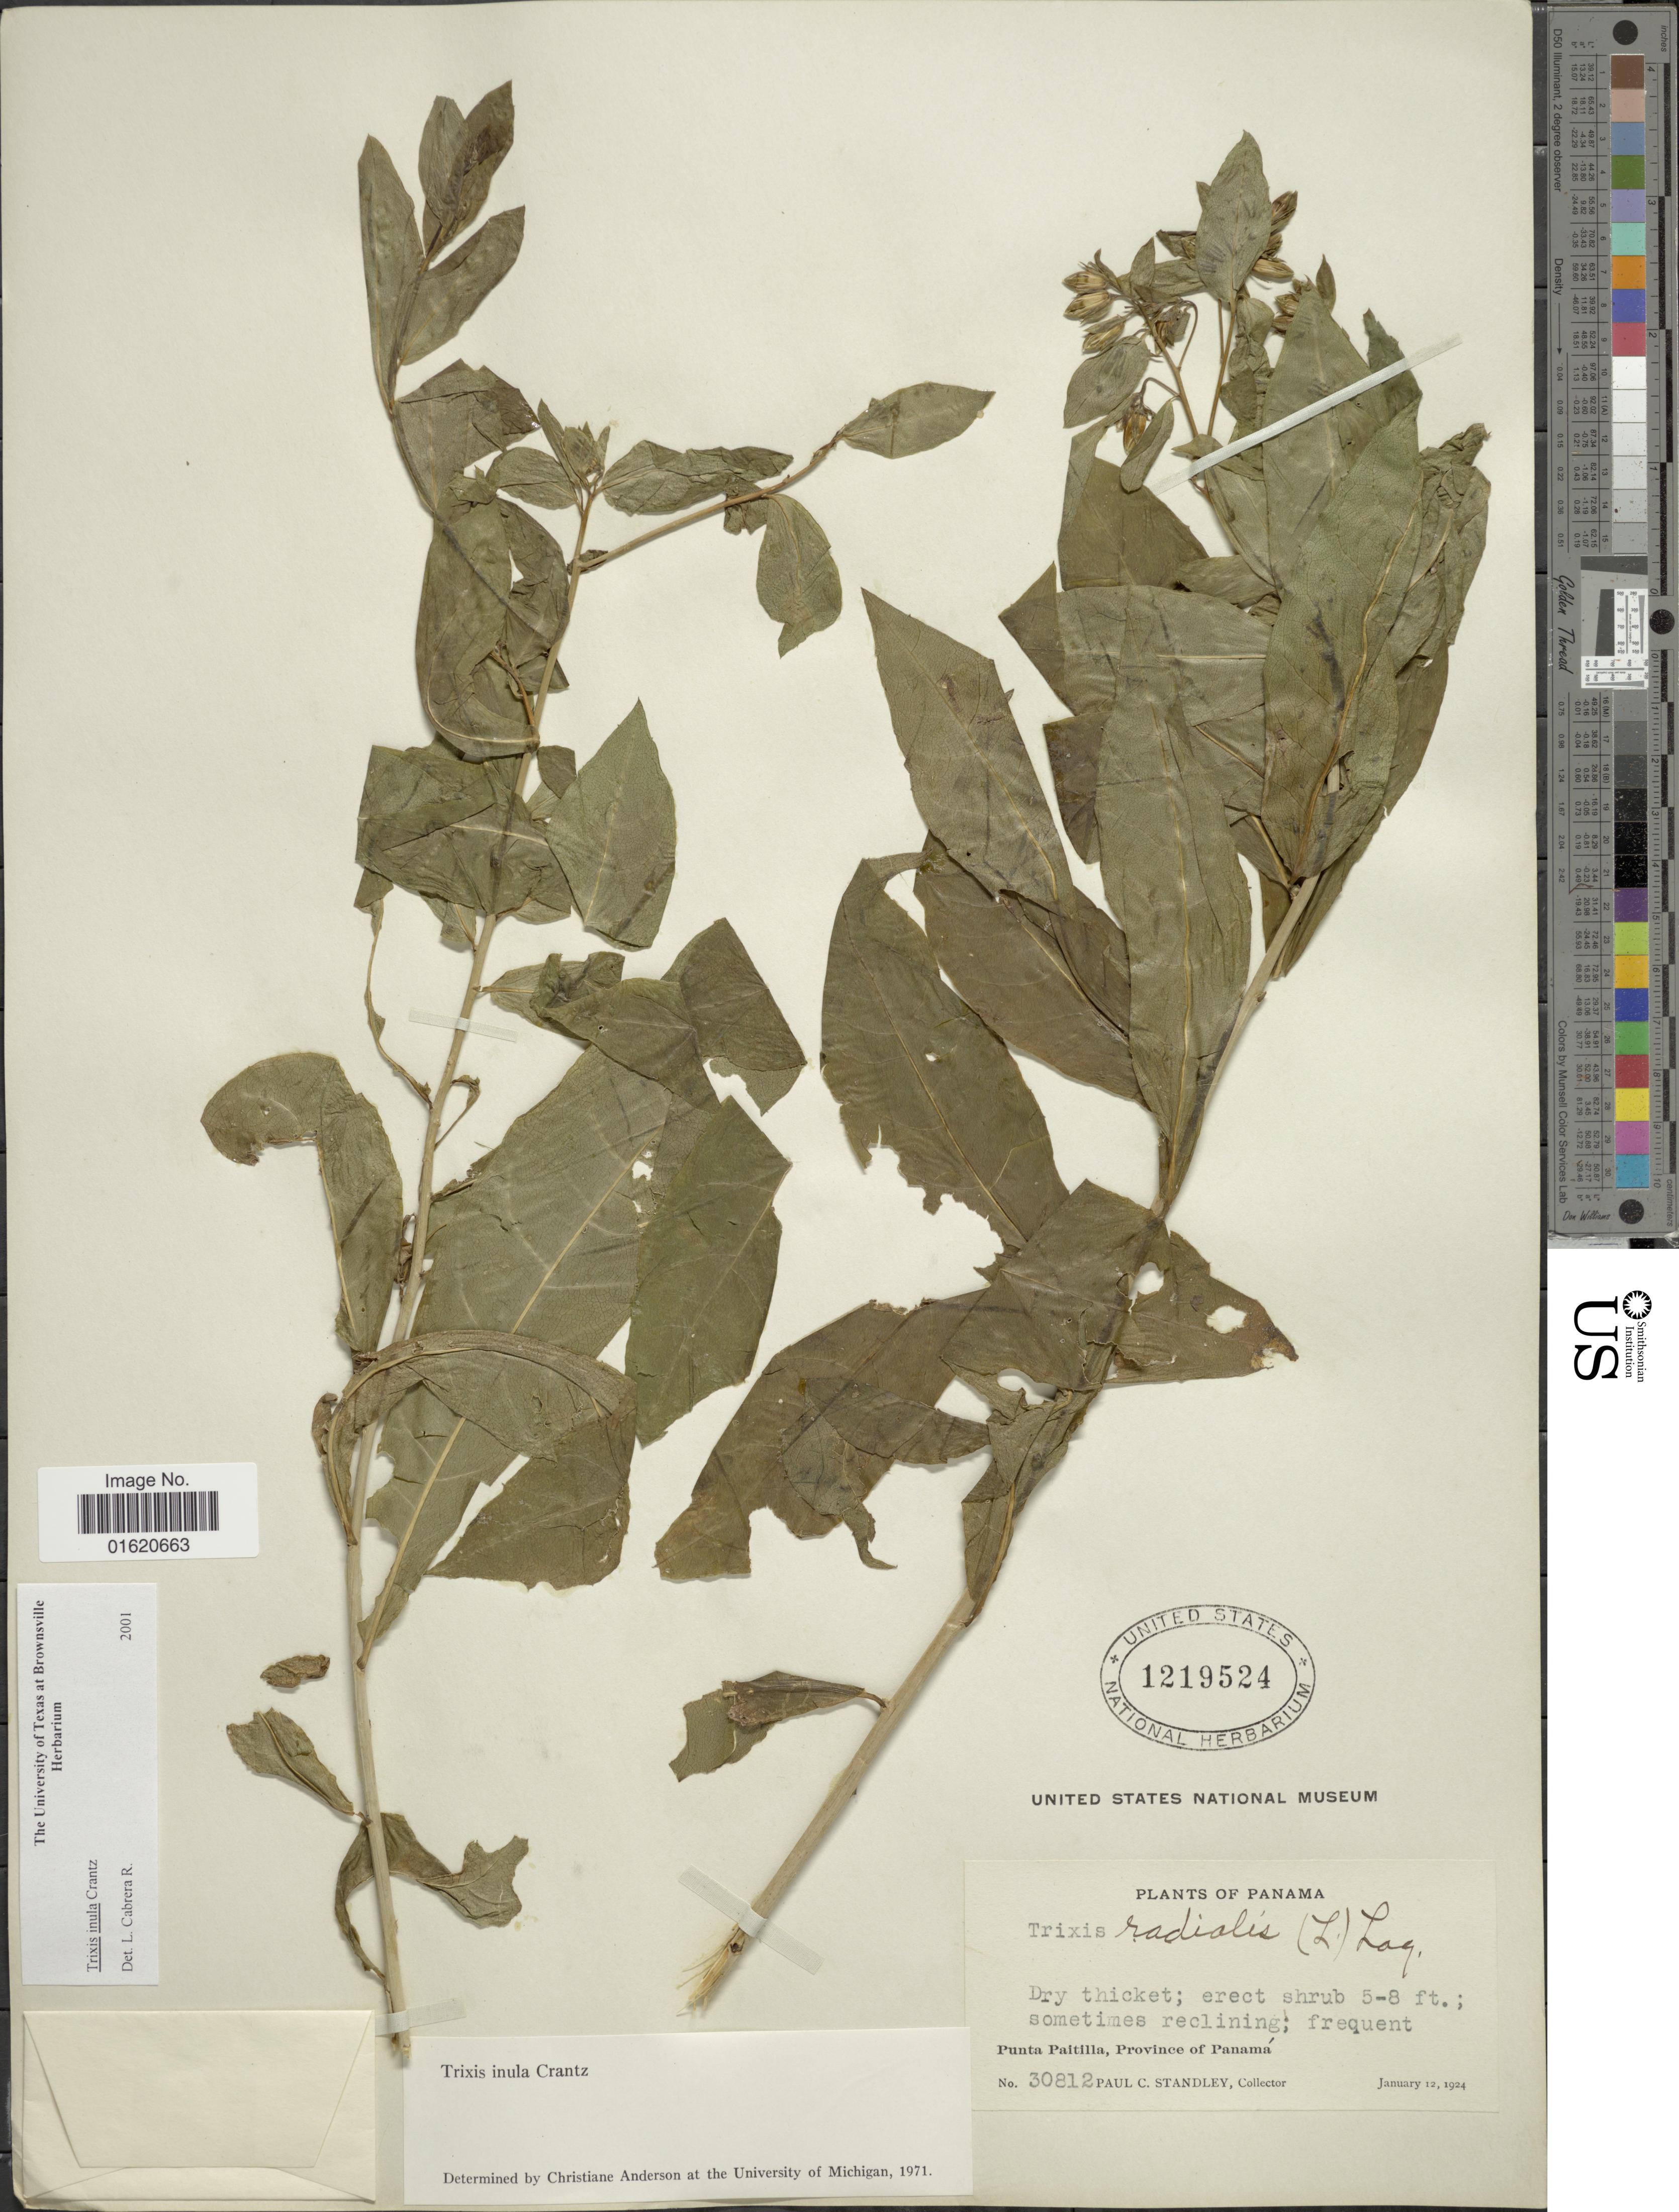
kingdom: Plantae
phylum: Tracheophyta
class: Magnoliopsida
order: Asterales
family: Asteraceae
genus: Trixis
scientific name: Trixis inula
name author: Crantz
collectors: P. C. Standley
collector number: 30812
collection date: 1924-01-12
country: Panama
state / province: Panamá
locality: Punta Paitilla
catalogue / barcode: US 1219524